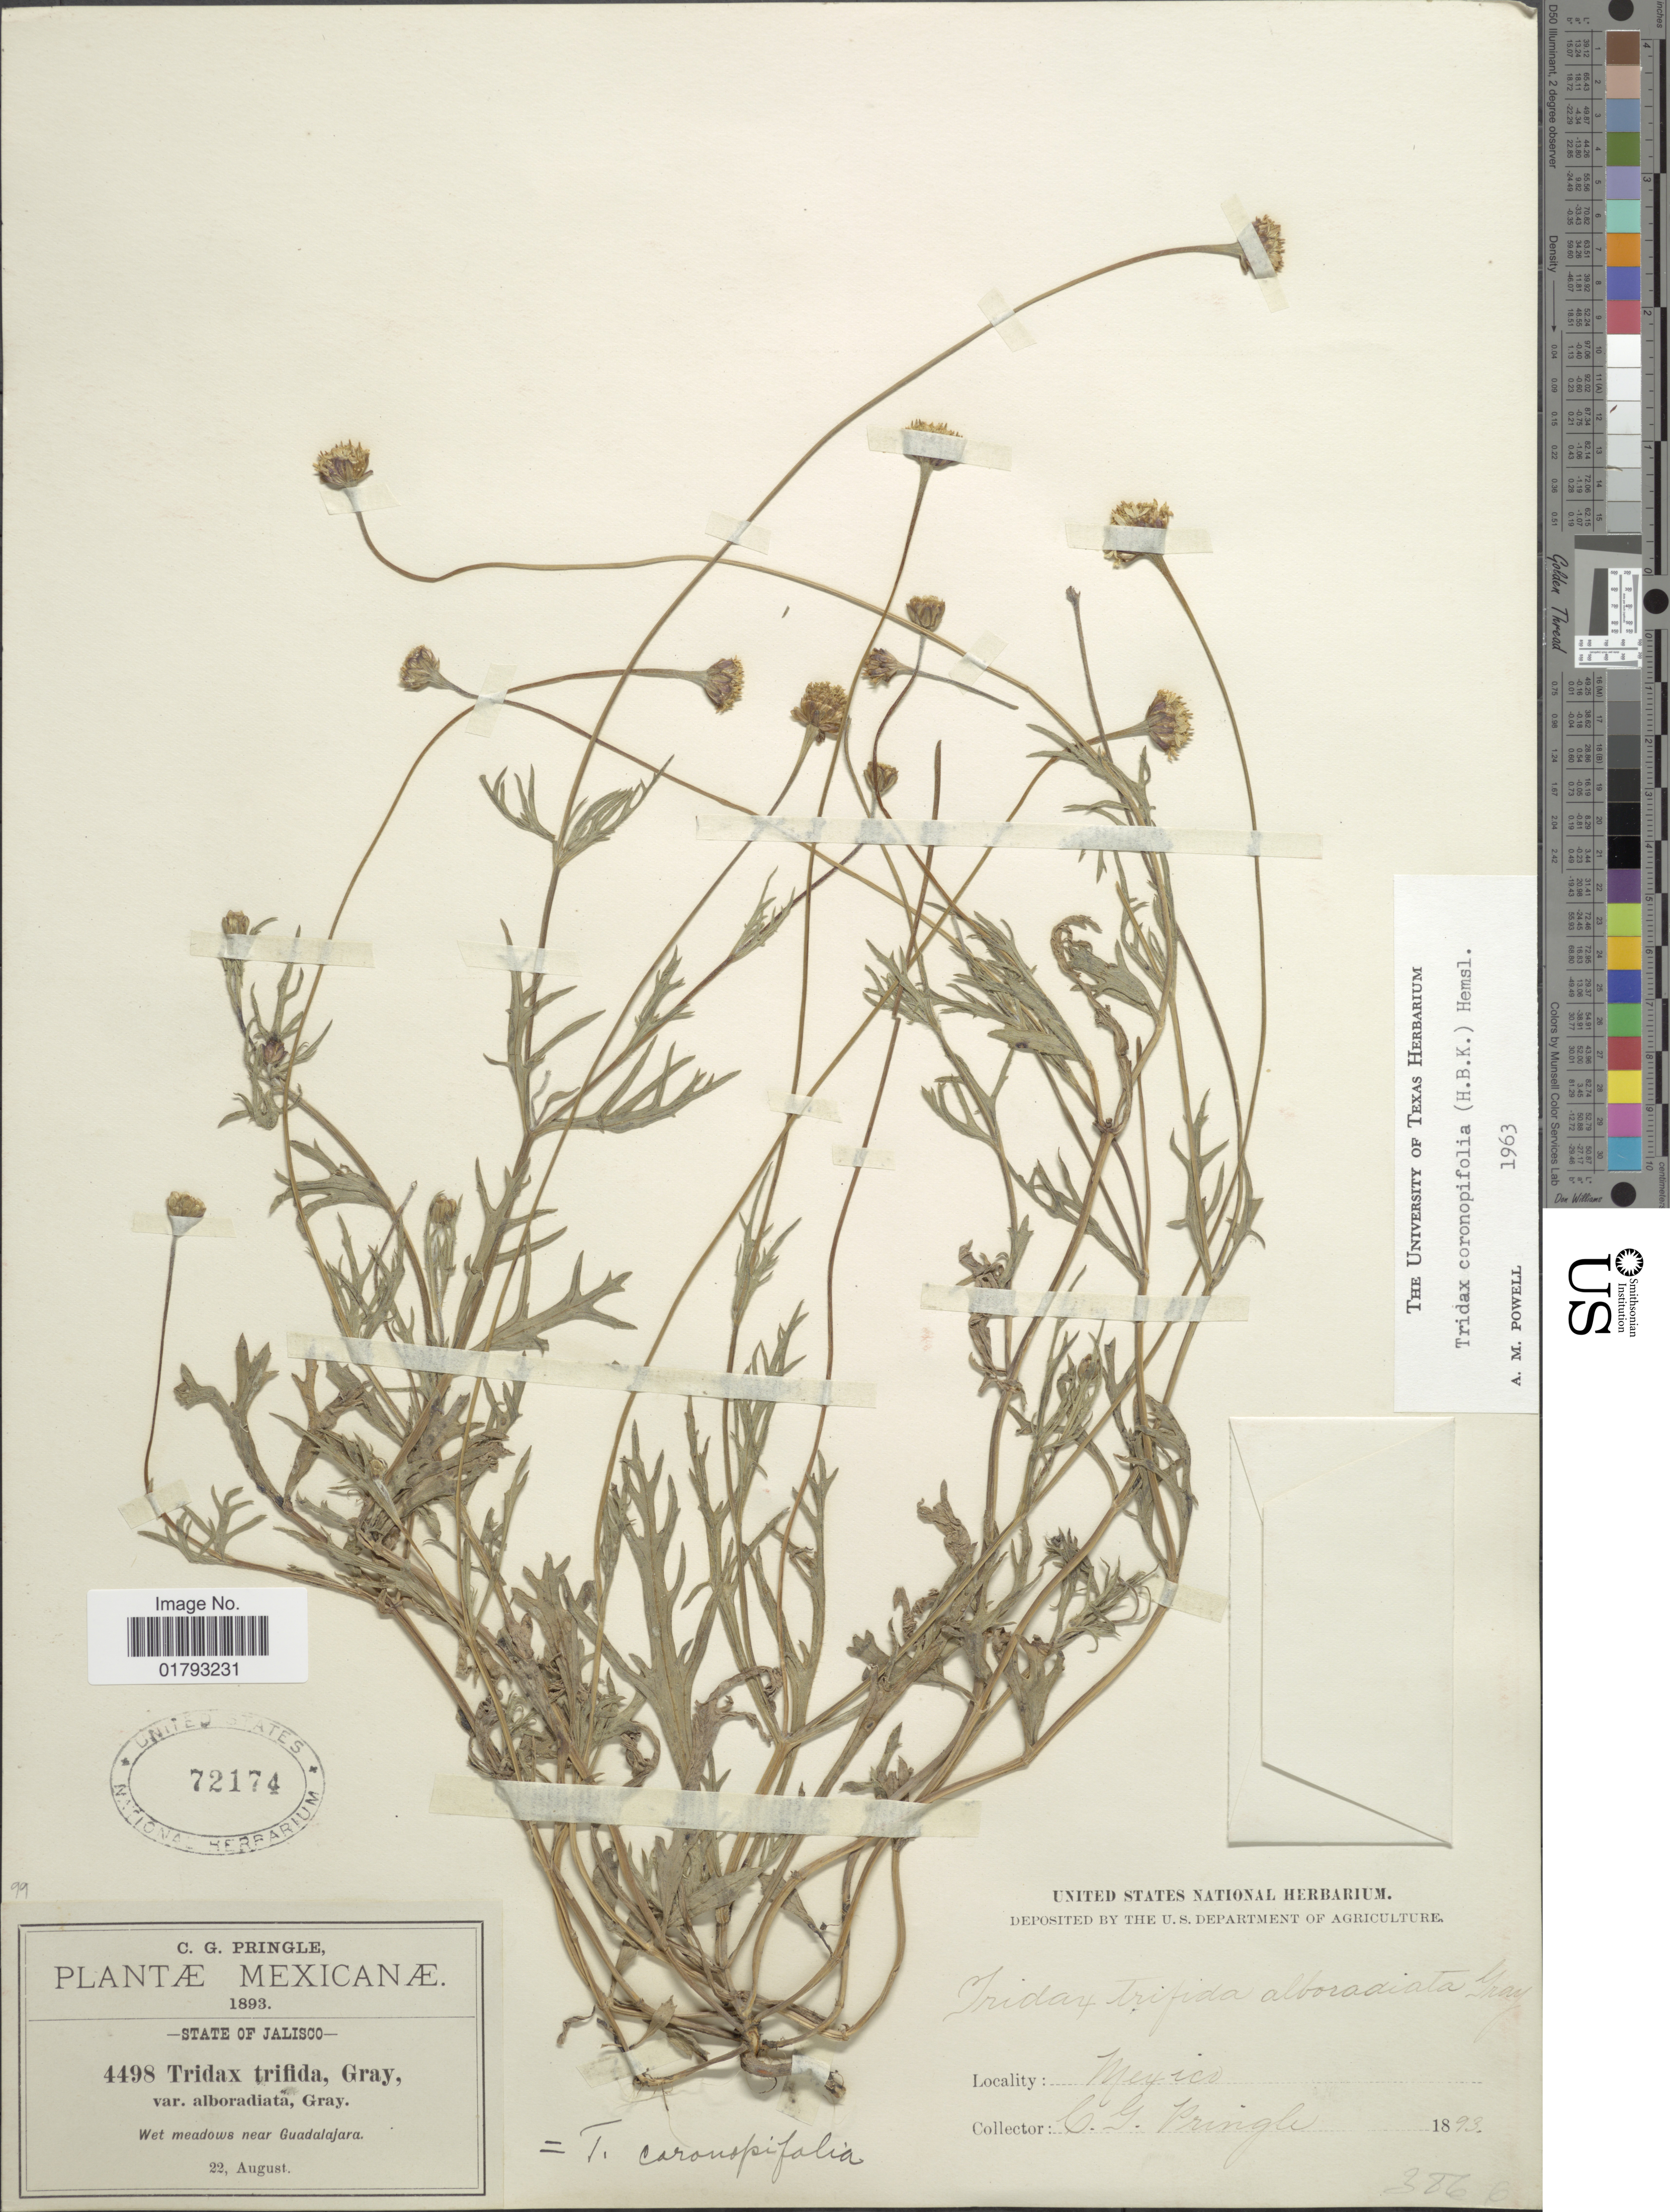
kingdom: Plantae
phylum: Tracheophyta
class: Magnoliopsida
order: Asterales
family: Asteraceae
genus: Tridax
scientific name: Tridax coronopifolia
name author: (Kunth) Hemsl.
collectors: C. G. Pringle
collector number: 4498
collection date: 1893-08-22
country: Mexico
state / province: Jalisco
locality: State of Jalisco. Near Guadalajara.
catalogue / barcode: US 72174